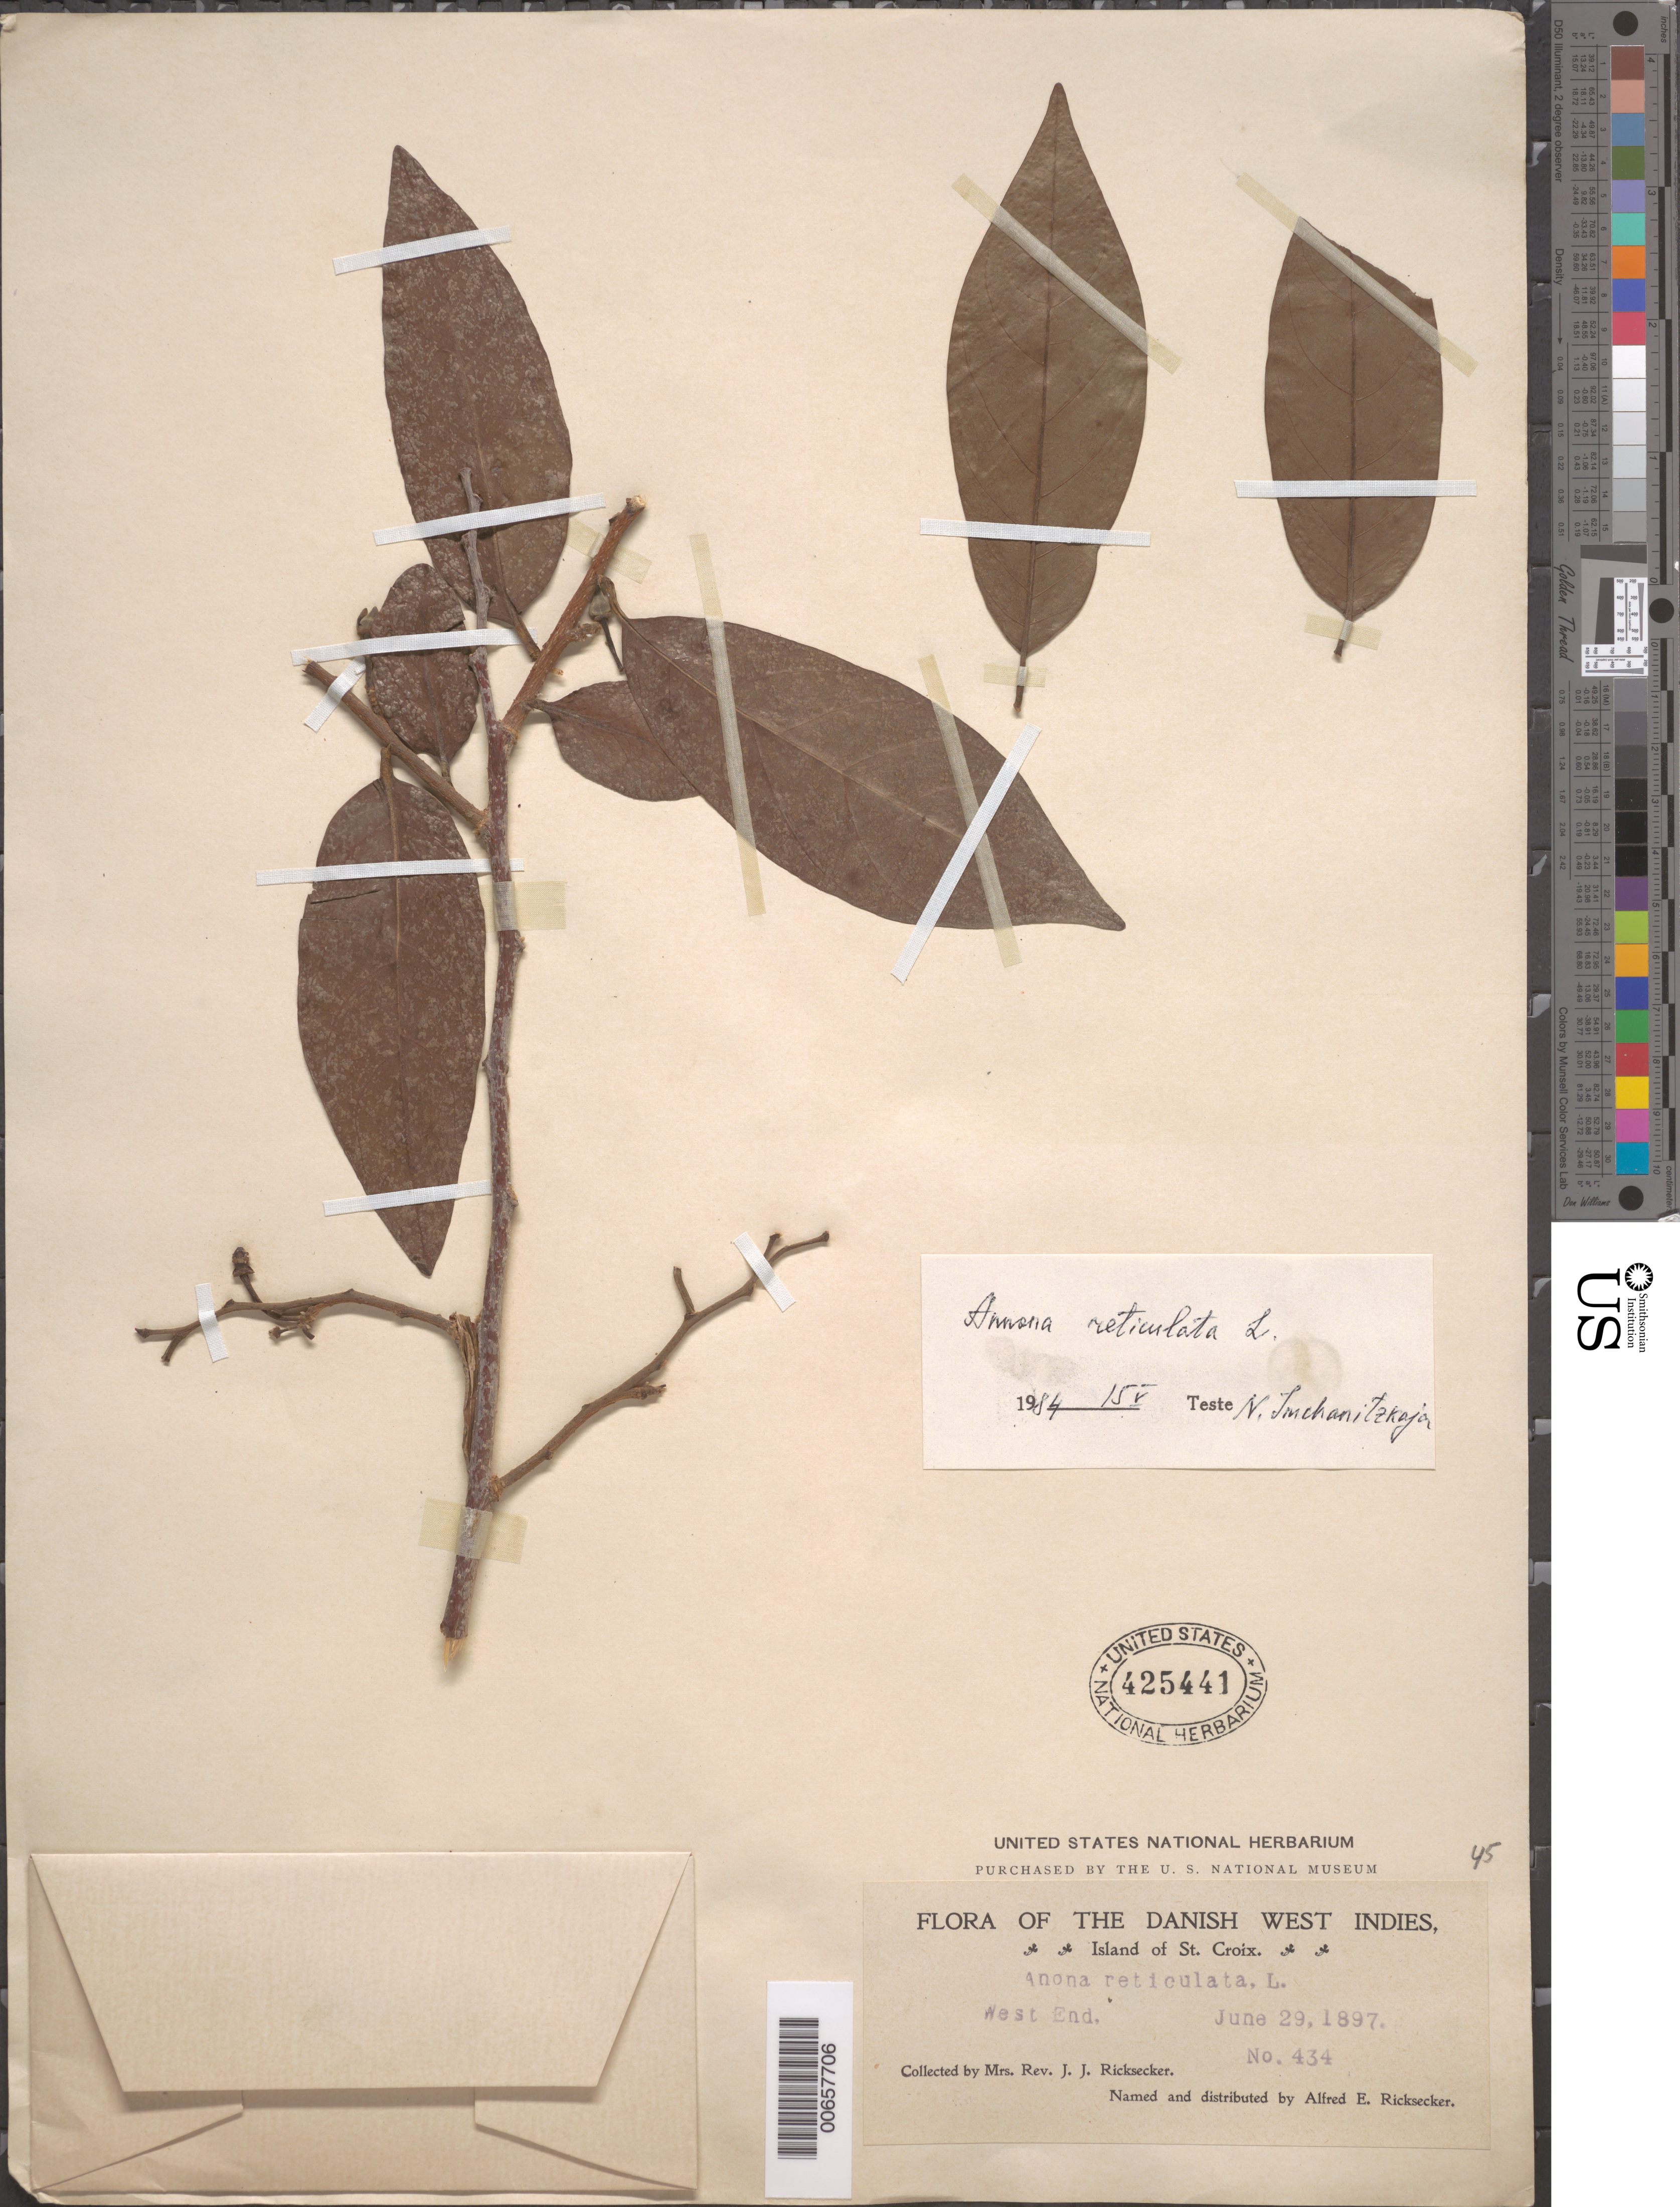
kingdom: Plantae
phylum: Tracheophyta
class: Magnoliopsida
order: Magnoliales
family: Annonaceae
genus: Annona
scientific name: Annona reticulata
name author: L.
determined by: McChanitzkaja, N.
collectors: Mrs. J. J. Ricksecker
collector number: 434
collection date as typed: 29 Jun 1897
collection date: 1897-06-29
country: U.S. Virgin Islands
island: St. Croix Island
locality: West End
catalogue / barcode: US 425441